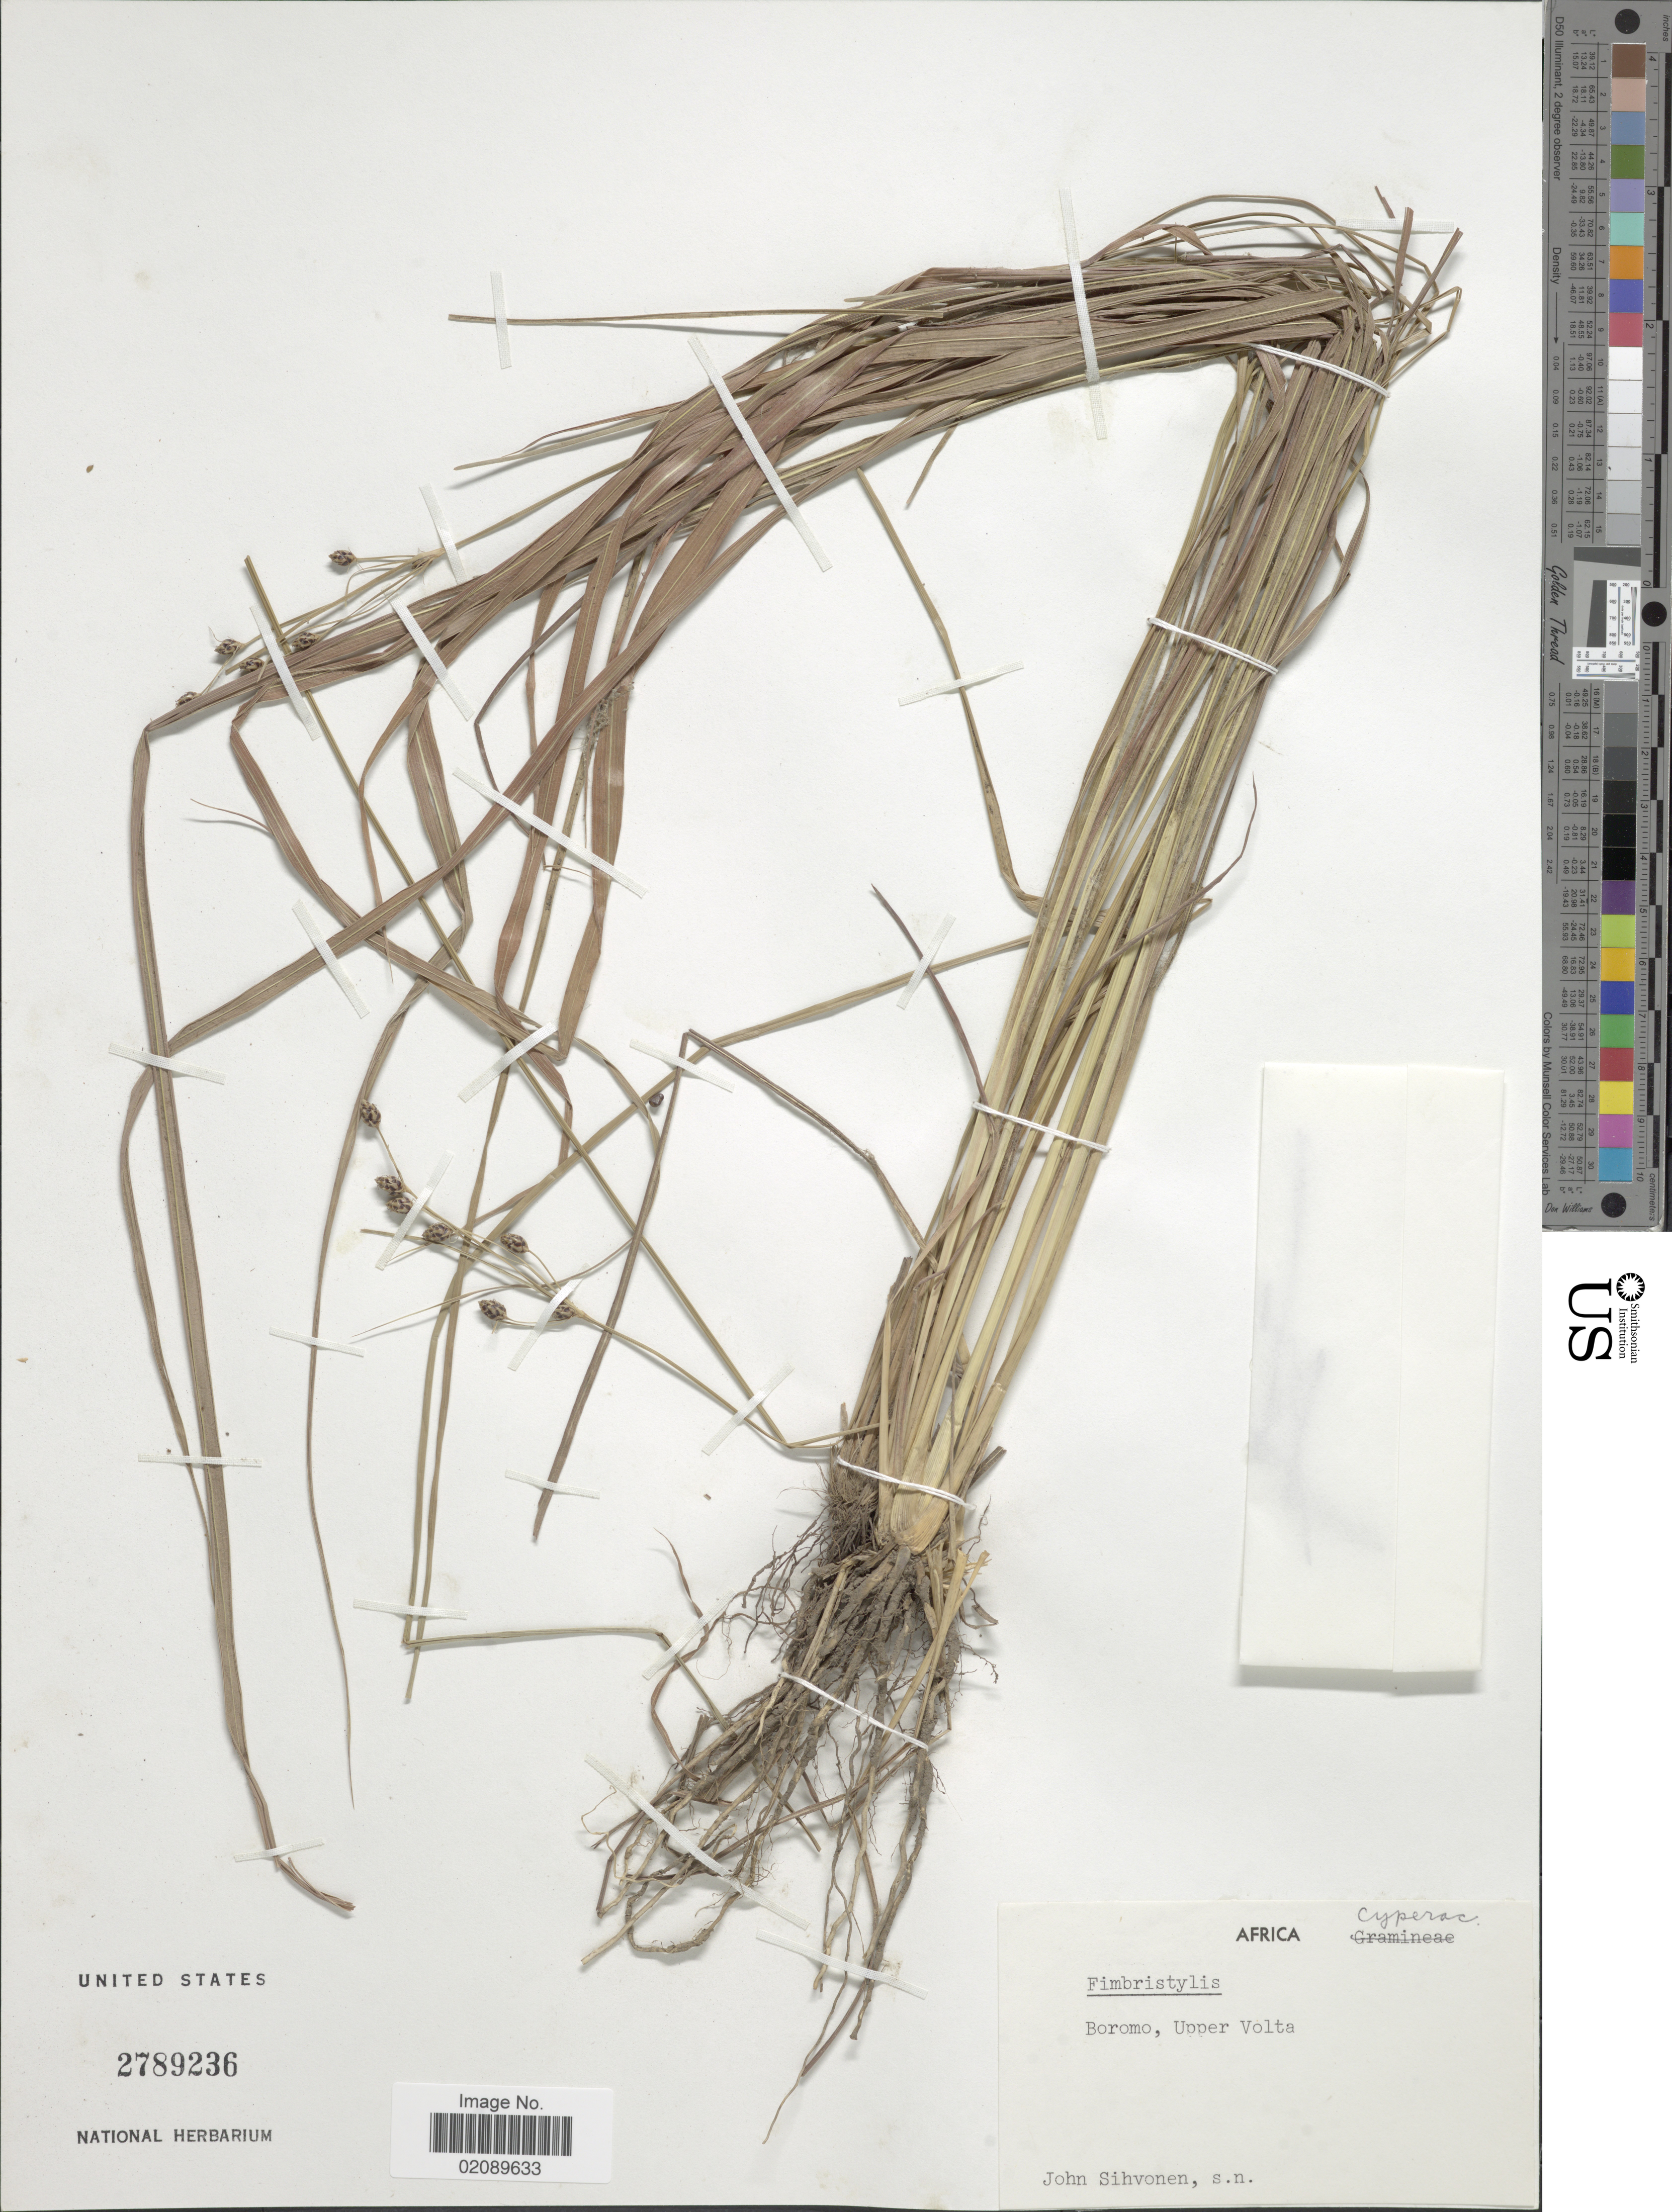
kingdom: Plantae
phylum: Tracheophyta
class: Liliopsida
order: Poales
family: Cyperaceae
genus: Fimbristylis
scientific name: Fimbristylis pilosa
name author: Vahl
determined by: Strong, Mark T., (BOT), Smithsonian Institution - National Museum of Natural History (UNITED STATES)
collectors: J. Sihvonen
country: Burkina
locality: Boromo, Upper Volta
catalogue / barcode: US 2789236